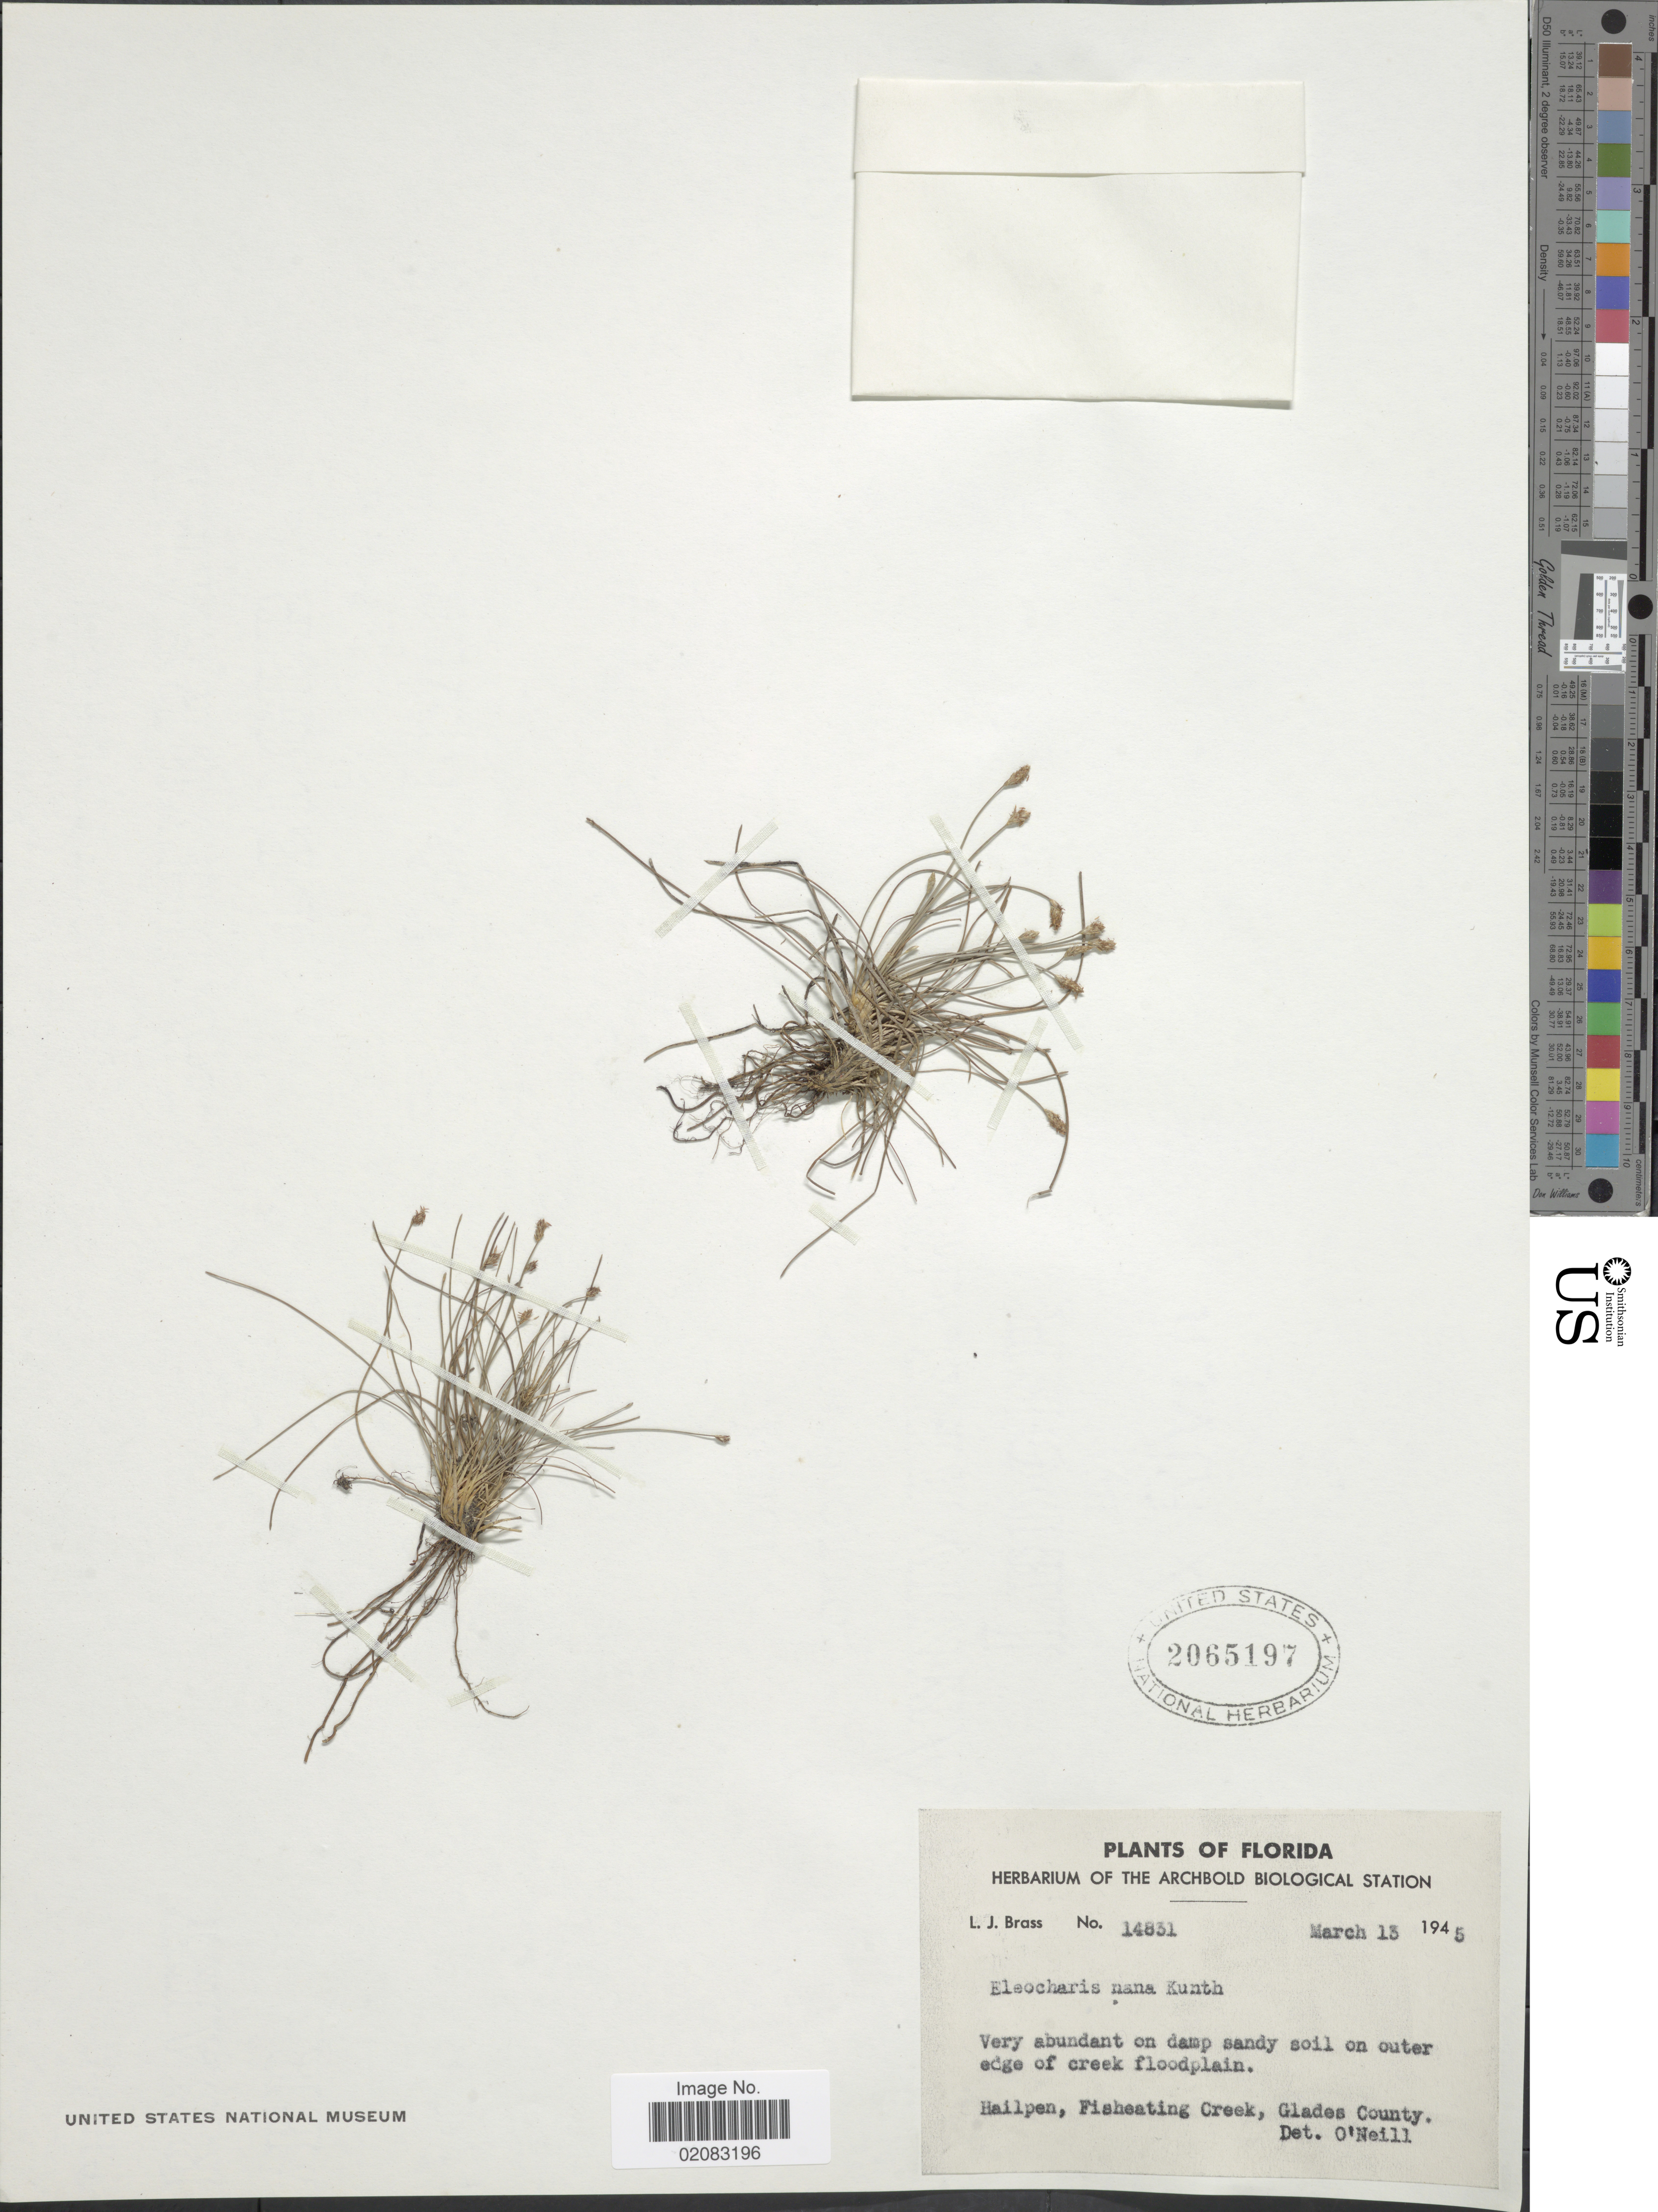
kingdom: Plantae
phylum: Tracheophyta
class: Liliopsida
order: Poales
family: Cyperaceae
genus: Eleocharis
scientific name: Eleocharis vivipara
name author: Link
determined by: Ward, Scott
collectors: L. J. Brass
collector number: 14831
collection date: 1945-03-13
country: United States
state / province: Florida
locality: Hailpen, Fisheating Creek, Glades County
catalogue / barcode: US 2065197